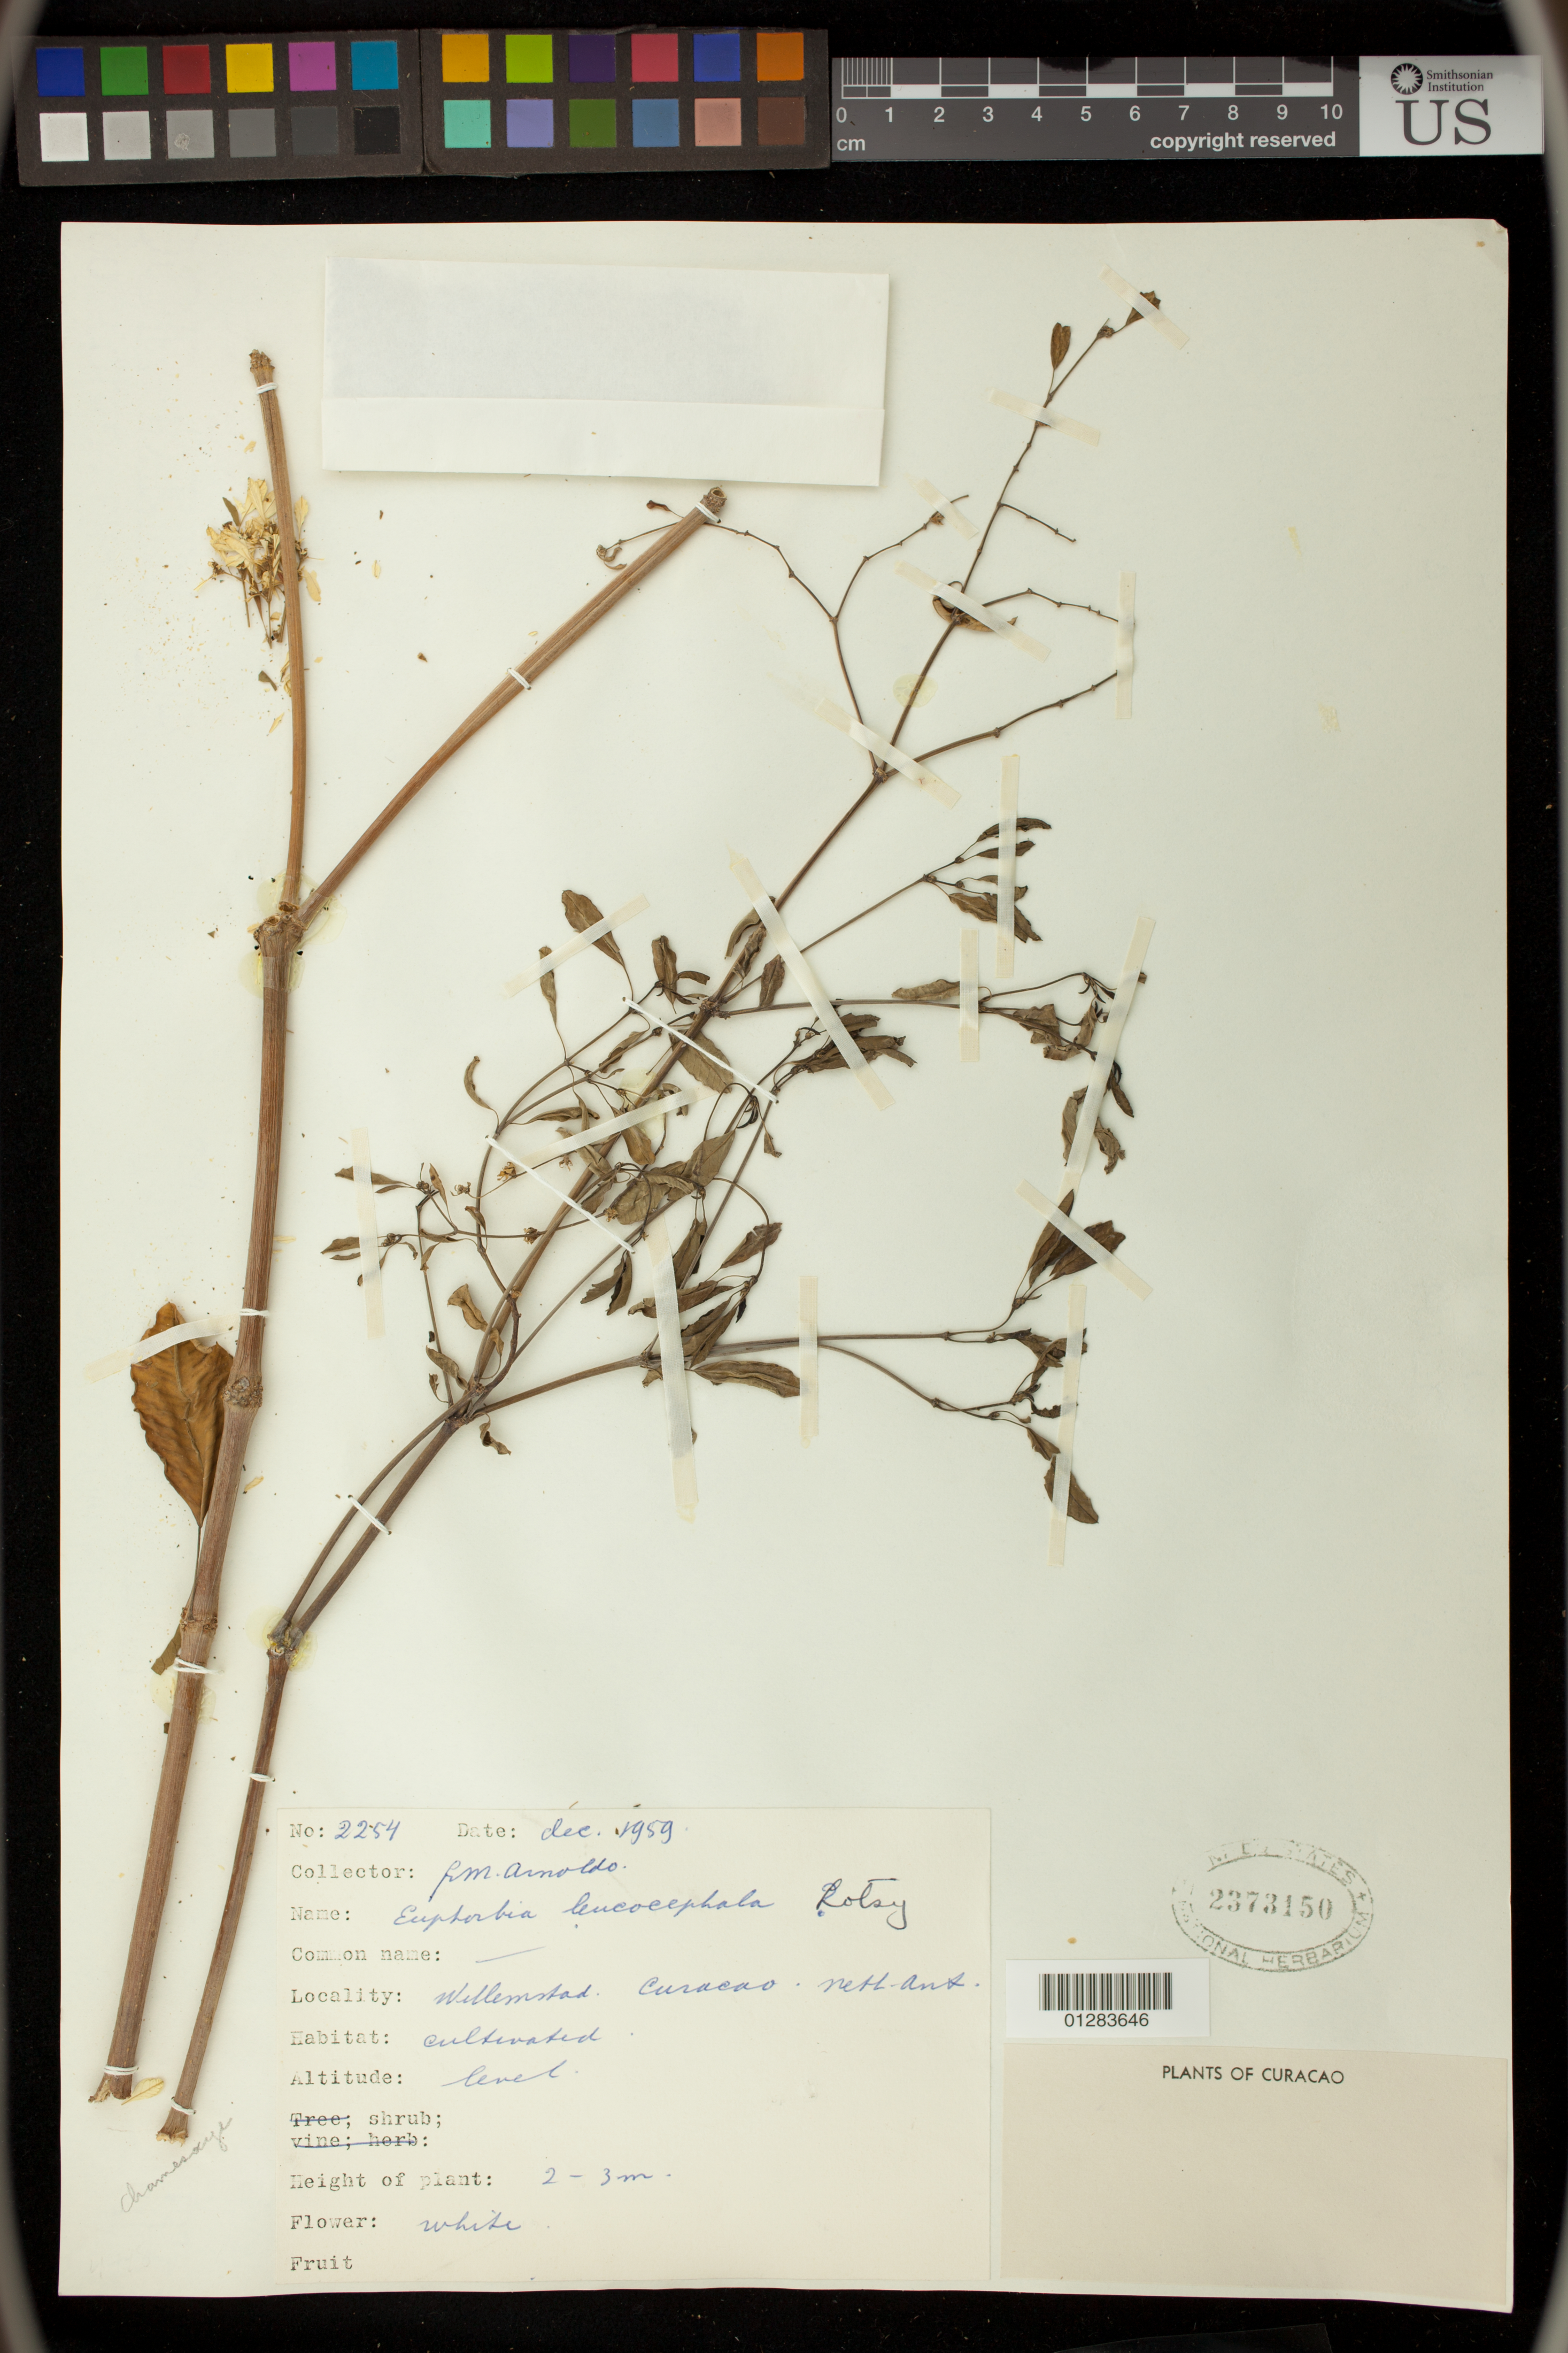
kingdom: Plantae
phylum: Tracheophyta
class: Magnoliopsida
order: Malpighiales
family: Euphorbiaceae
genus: Euphorbia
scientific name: Euphorbia leucocephala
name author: Lotsy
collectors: F. Arnoldo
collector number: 2254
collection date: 1959-12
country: Curacao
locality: Willemstad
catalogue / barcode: US 2373150